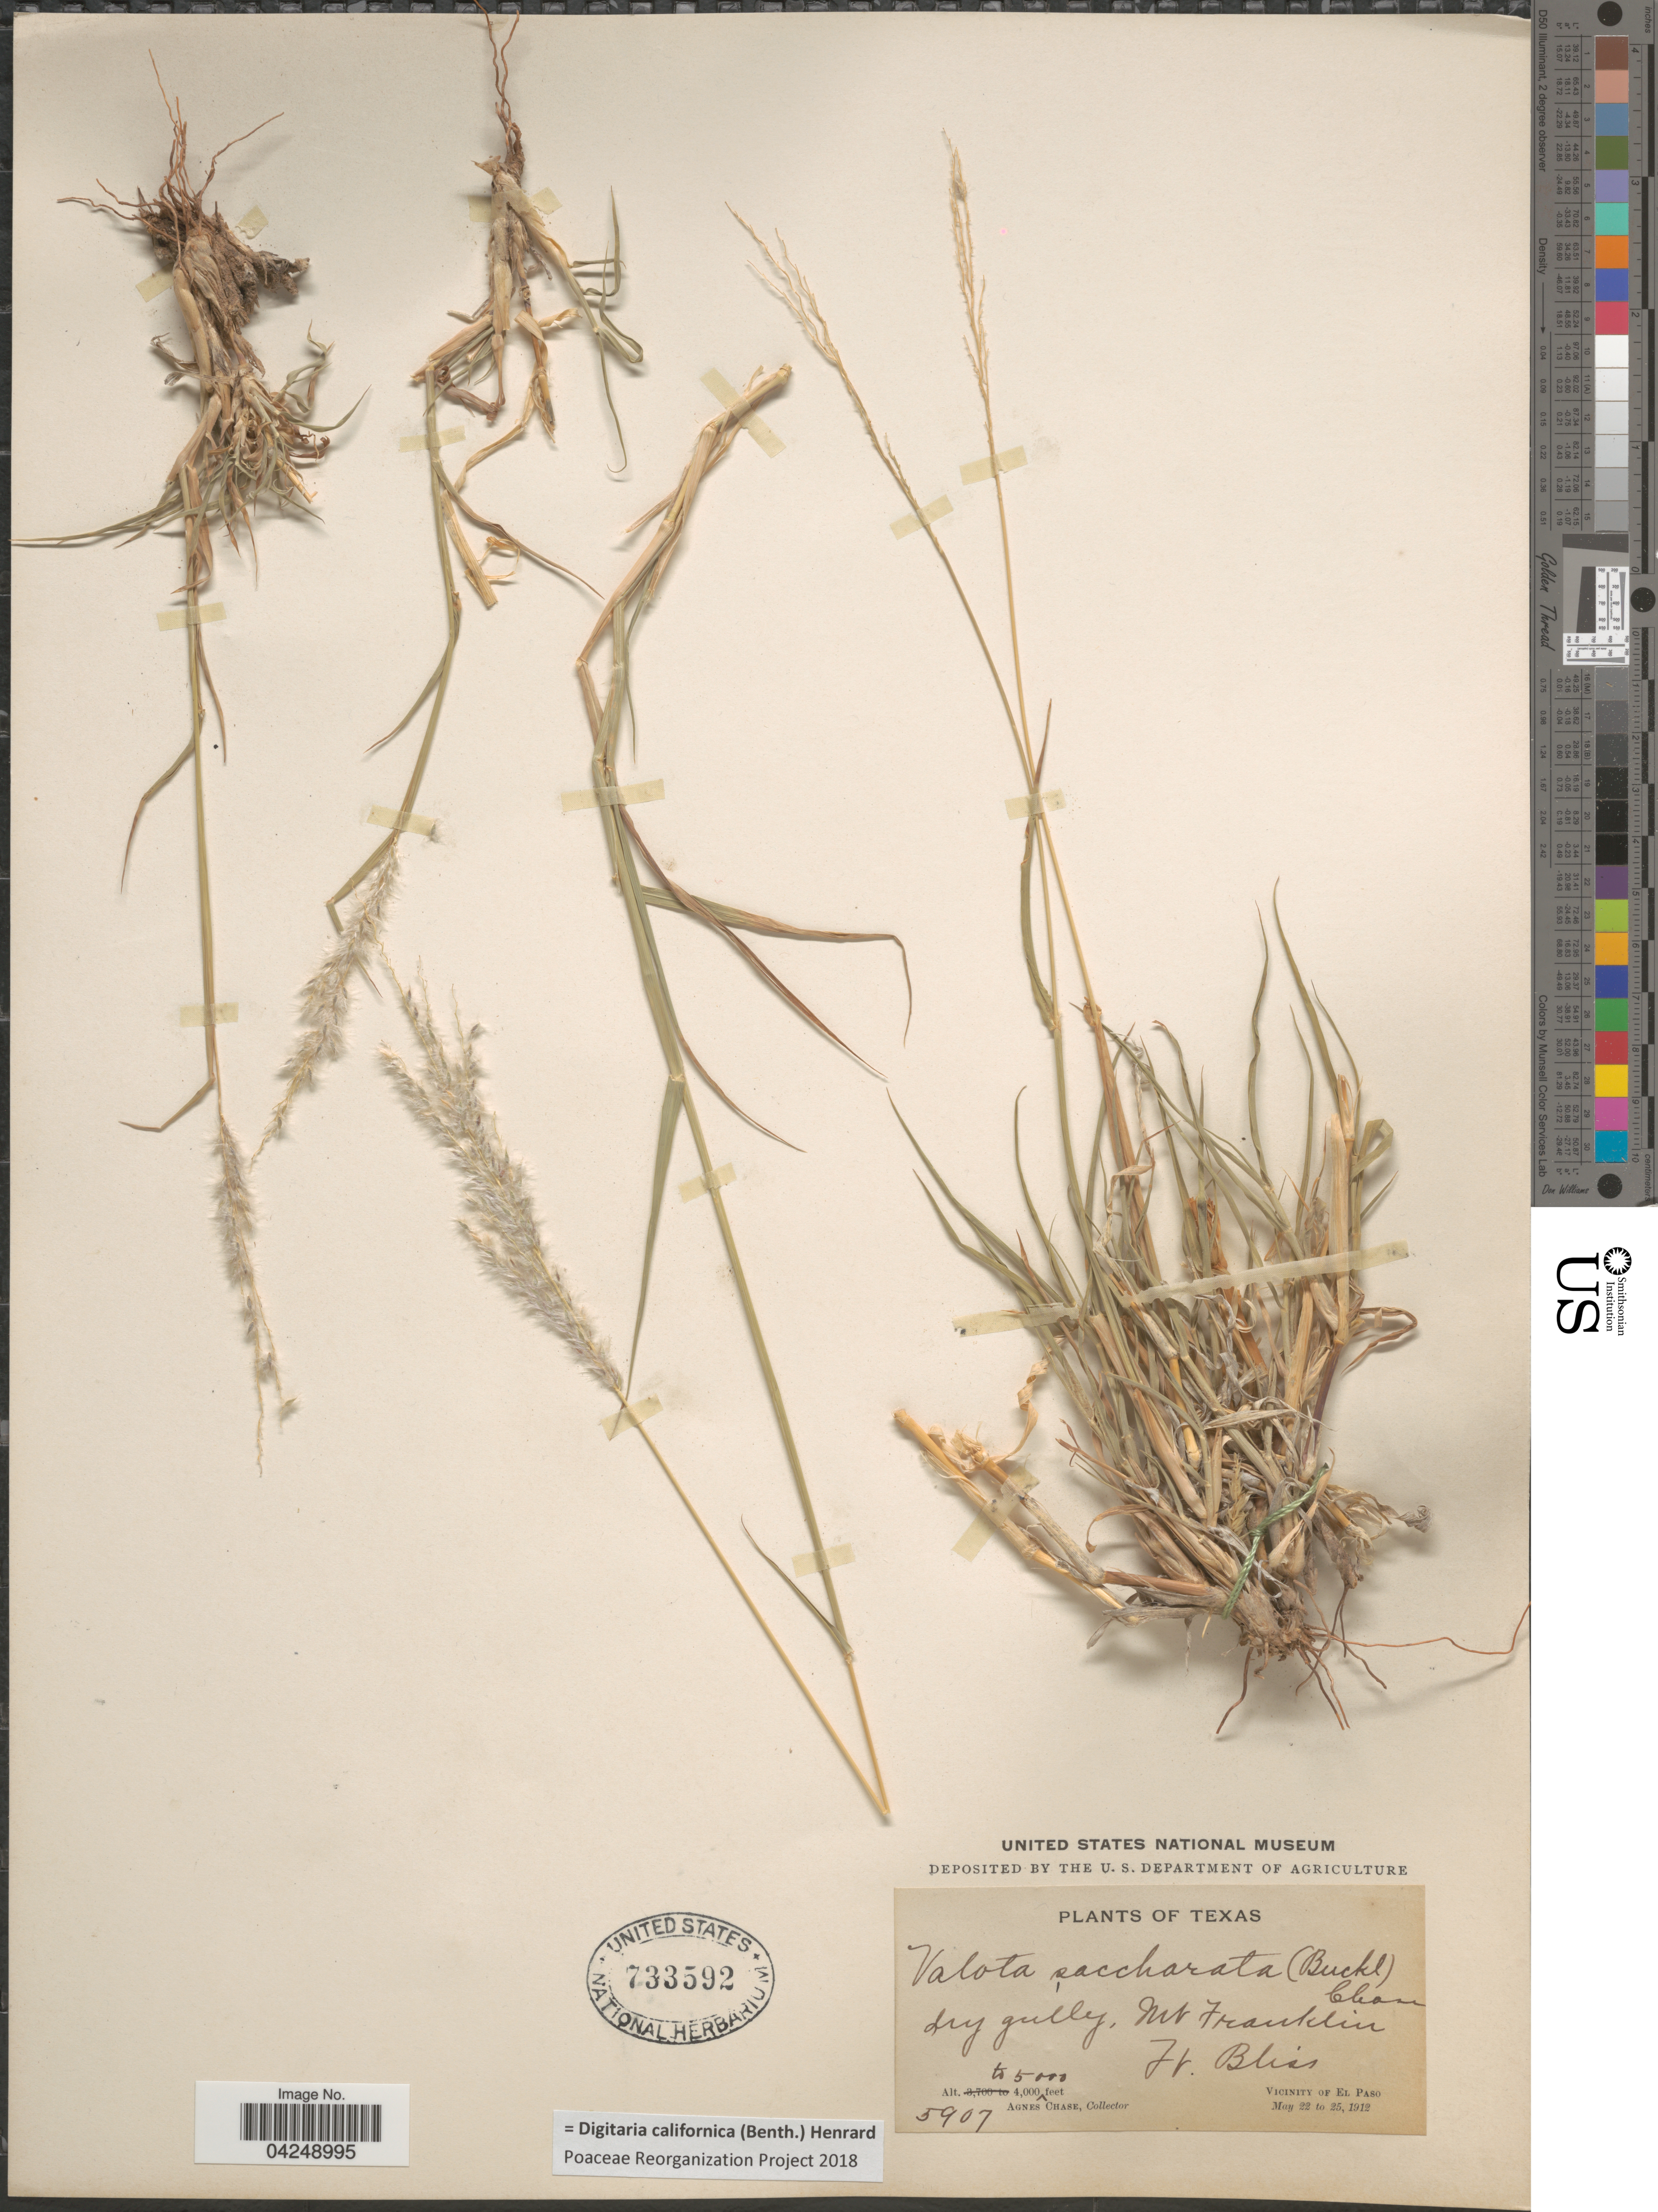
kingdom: Plantae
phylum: Tracheophyta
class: Liliopsida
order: Poales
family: Poaceae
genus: Digitaria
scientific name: Digitaria californica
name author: (Benth.) Henr.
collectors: A. Chase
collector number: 5907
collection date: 1912-05-22/1912-05-25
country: United States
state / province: Texas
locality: Dry gully, Mt. Franklin. Ft. Bliss. Vicinity of El Paso.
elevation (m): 1219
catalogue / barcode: US 733592